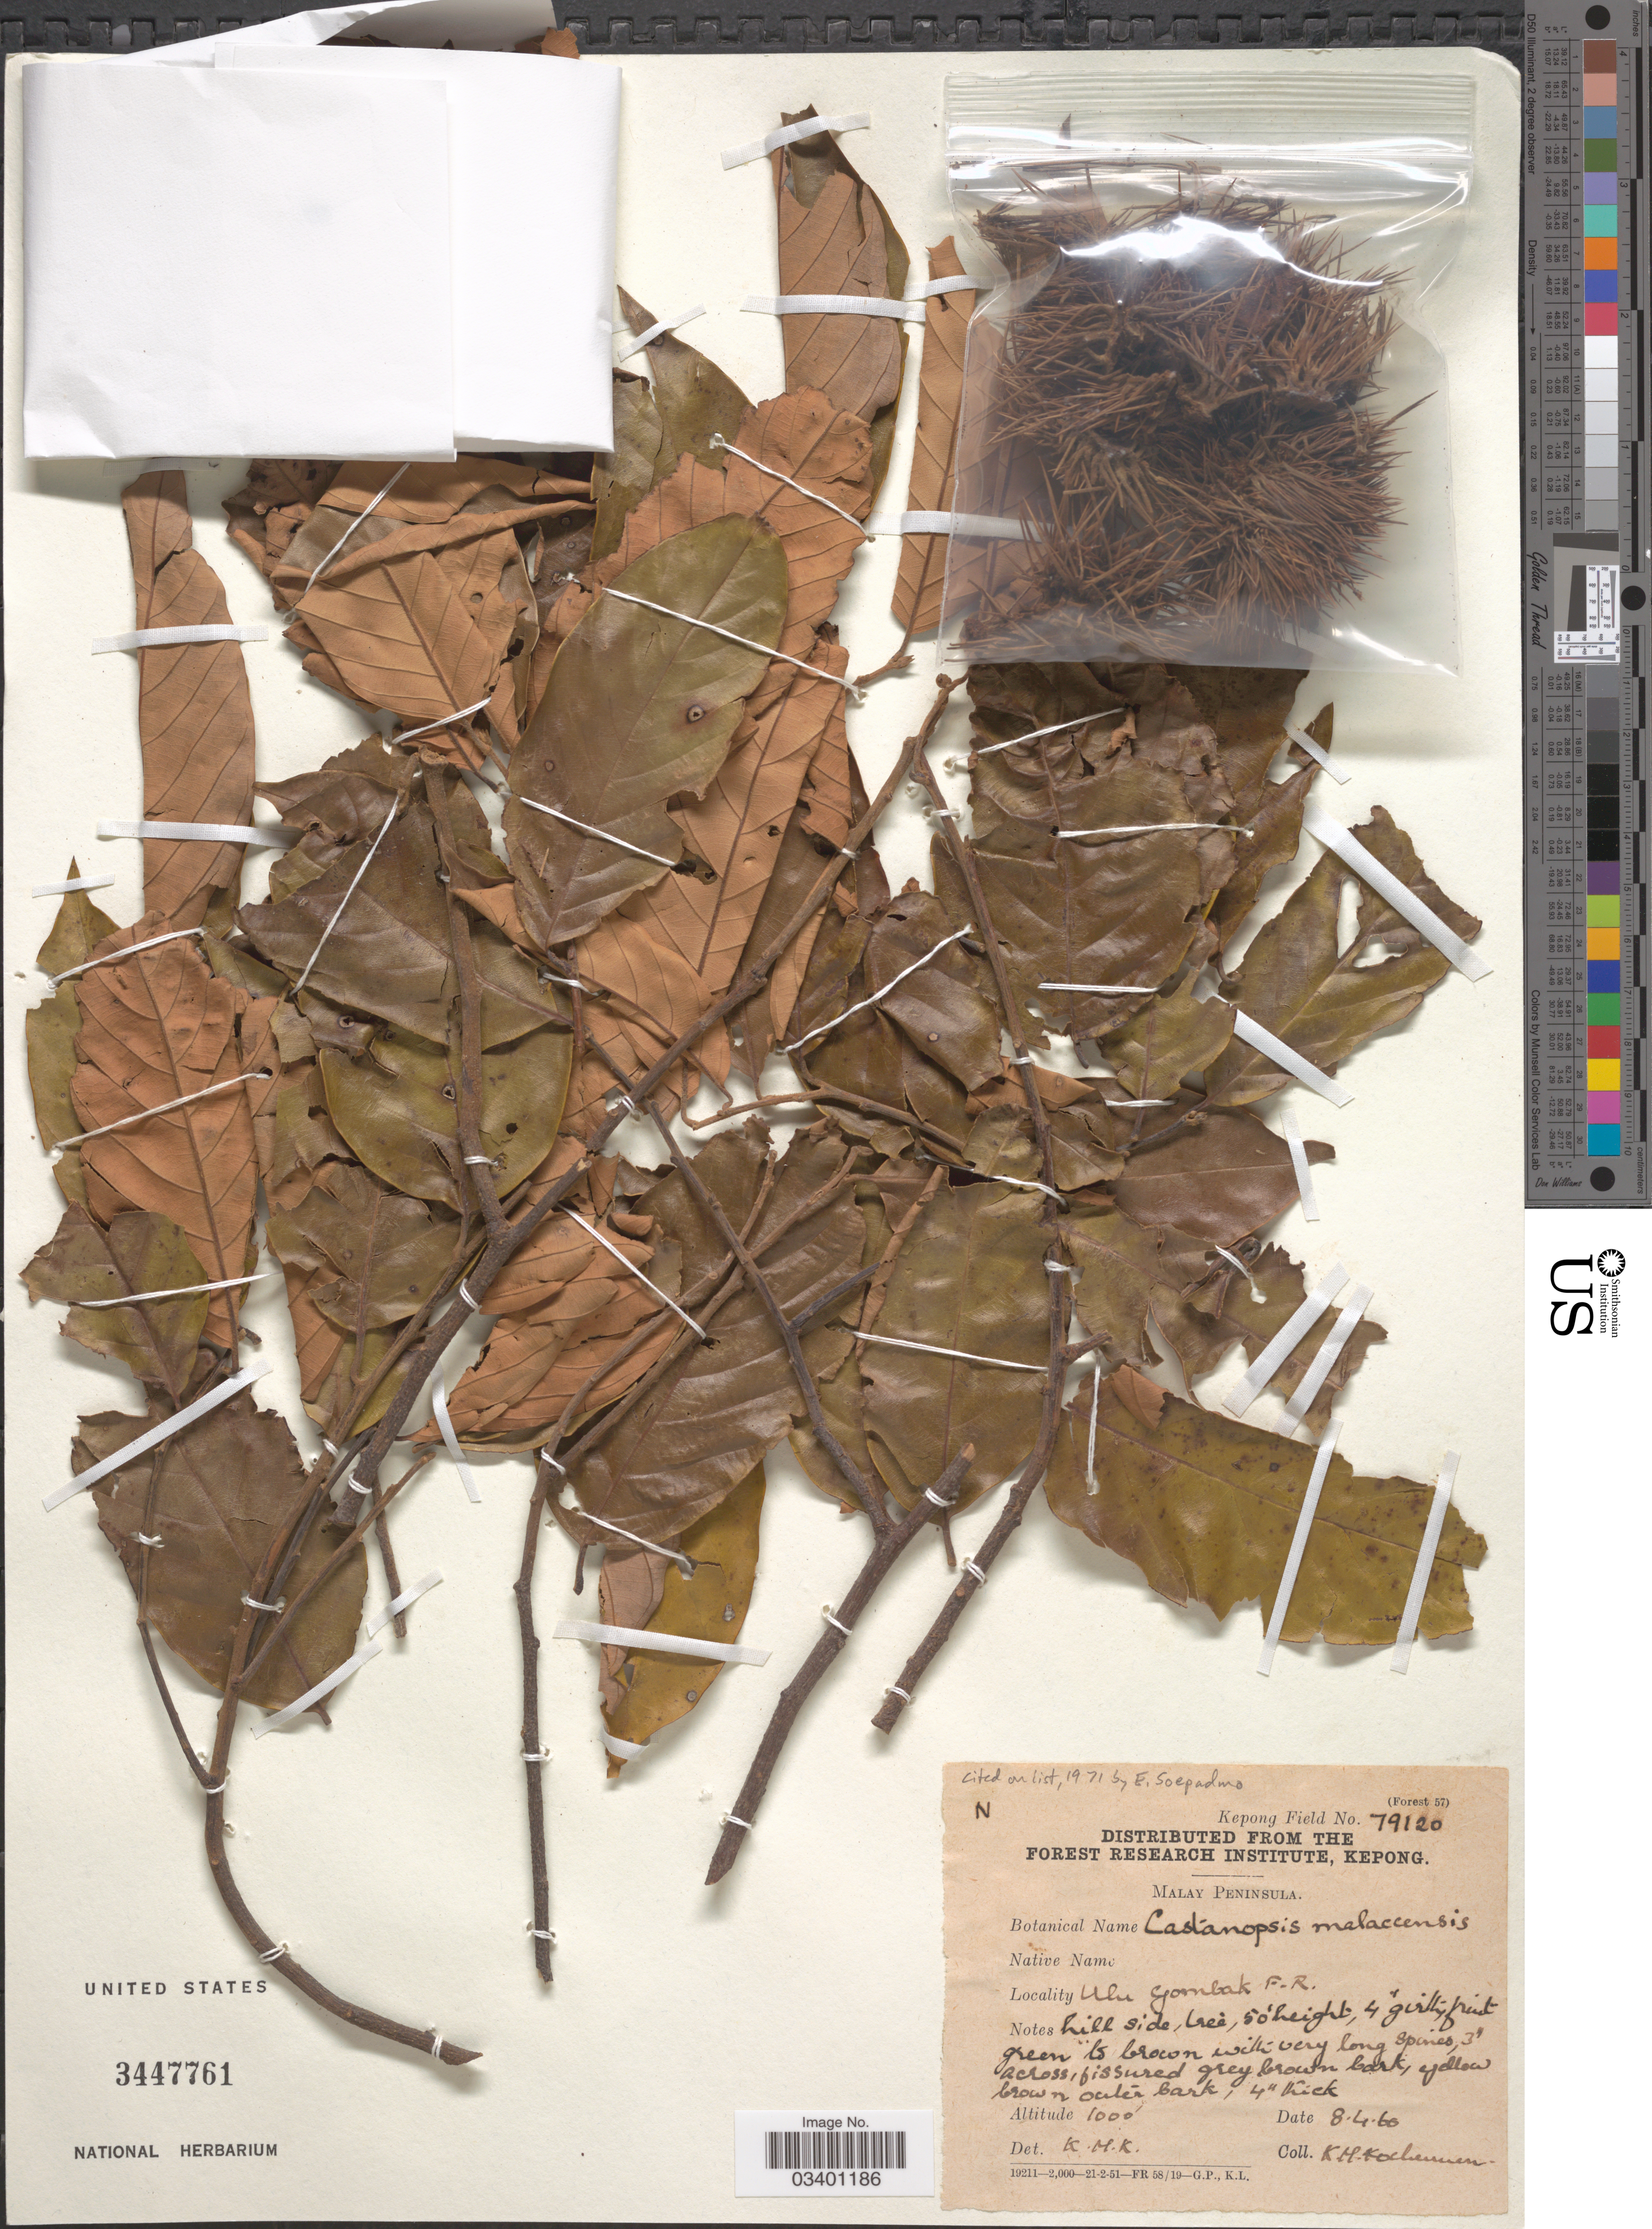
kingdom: Plantae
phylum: Tracheophyta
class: Magnoliopsida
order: Fagales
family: Fagaceae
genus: Castanopsis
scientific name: Castanopsis malaccensis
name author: Gamble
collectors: K. Kochummen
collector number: Kepong Field 79120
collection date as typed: Transcribed d/m/y: 8/4/60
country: Malaysia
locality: Malay Peninsula. Ulu Gombak F. R.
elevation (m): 305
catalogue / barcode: US 3447761